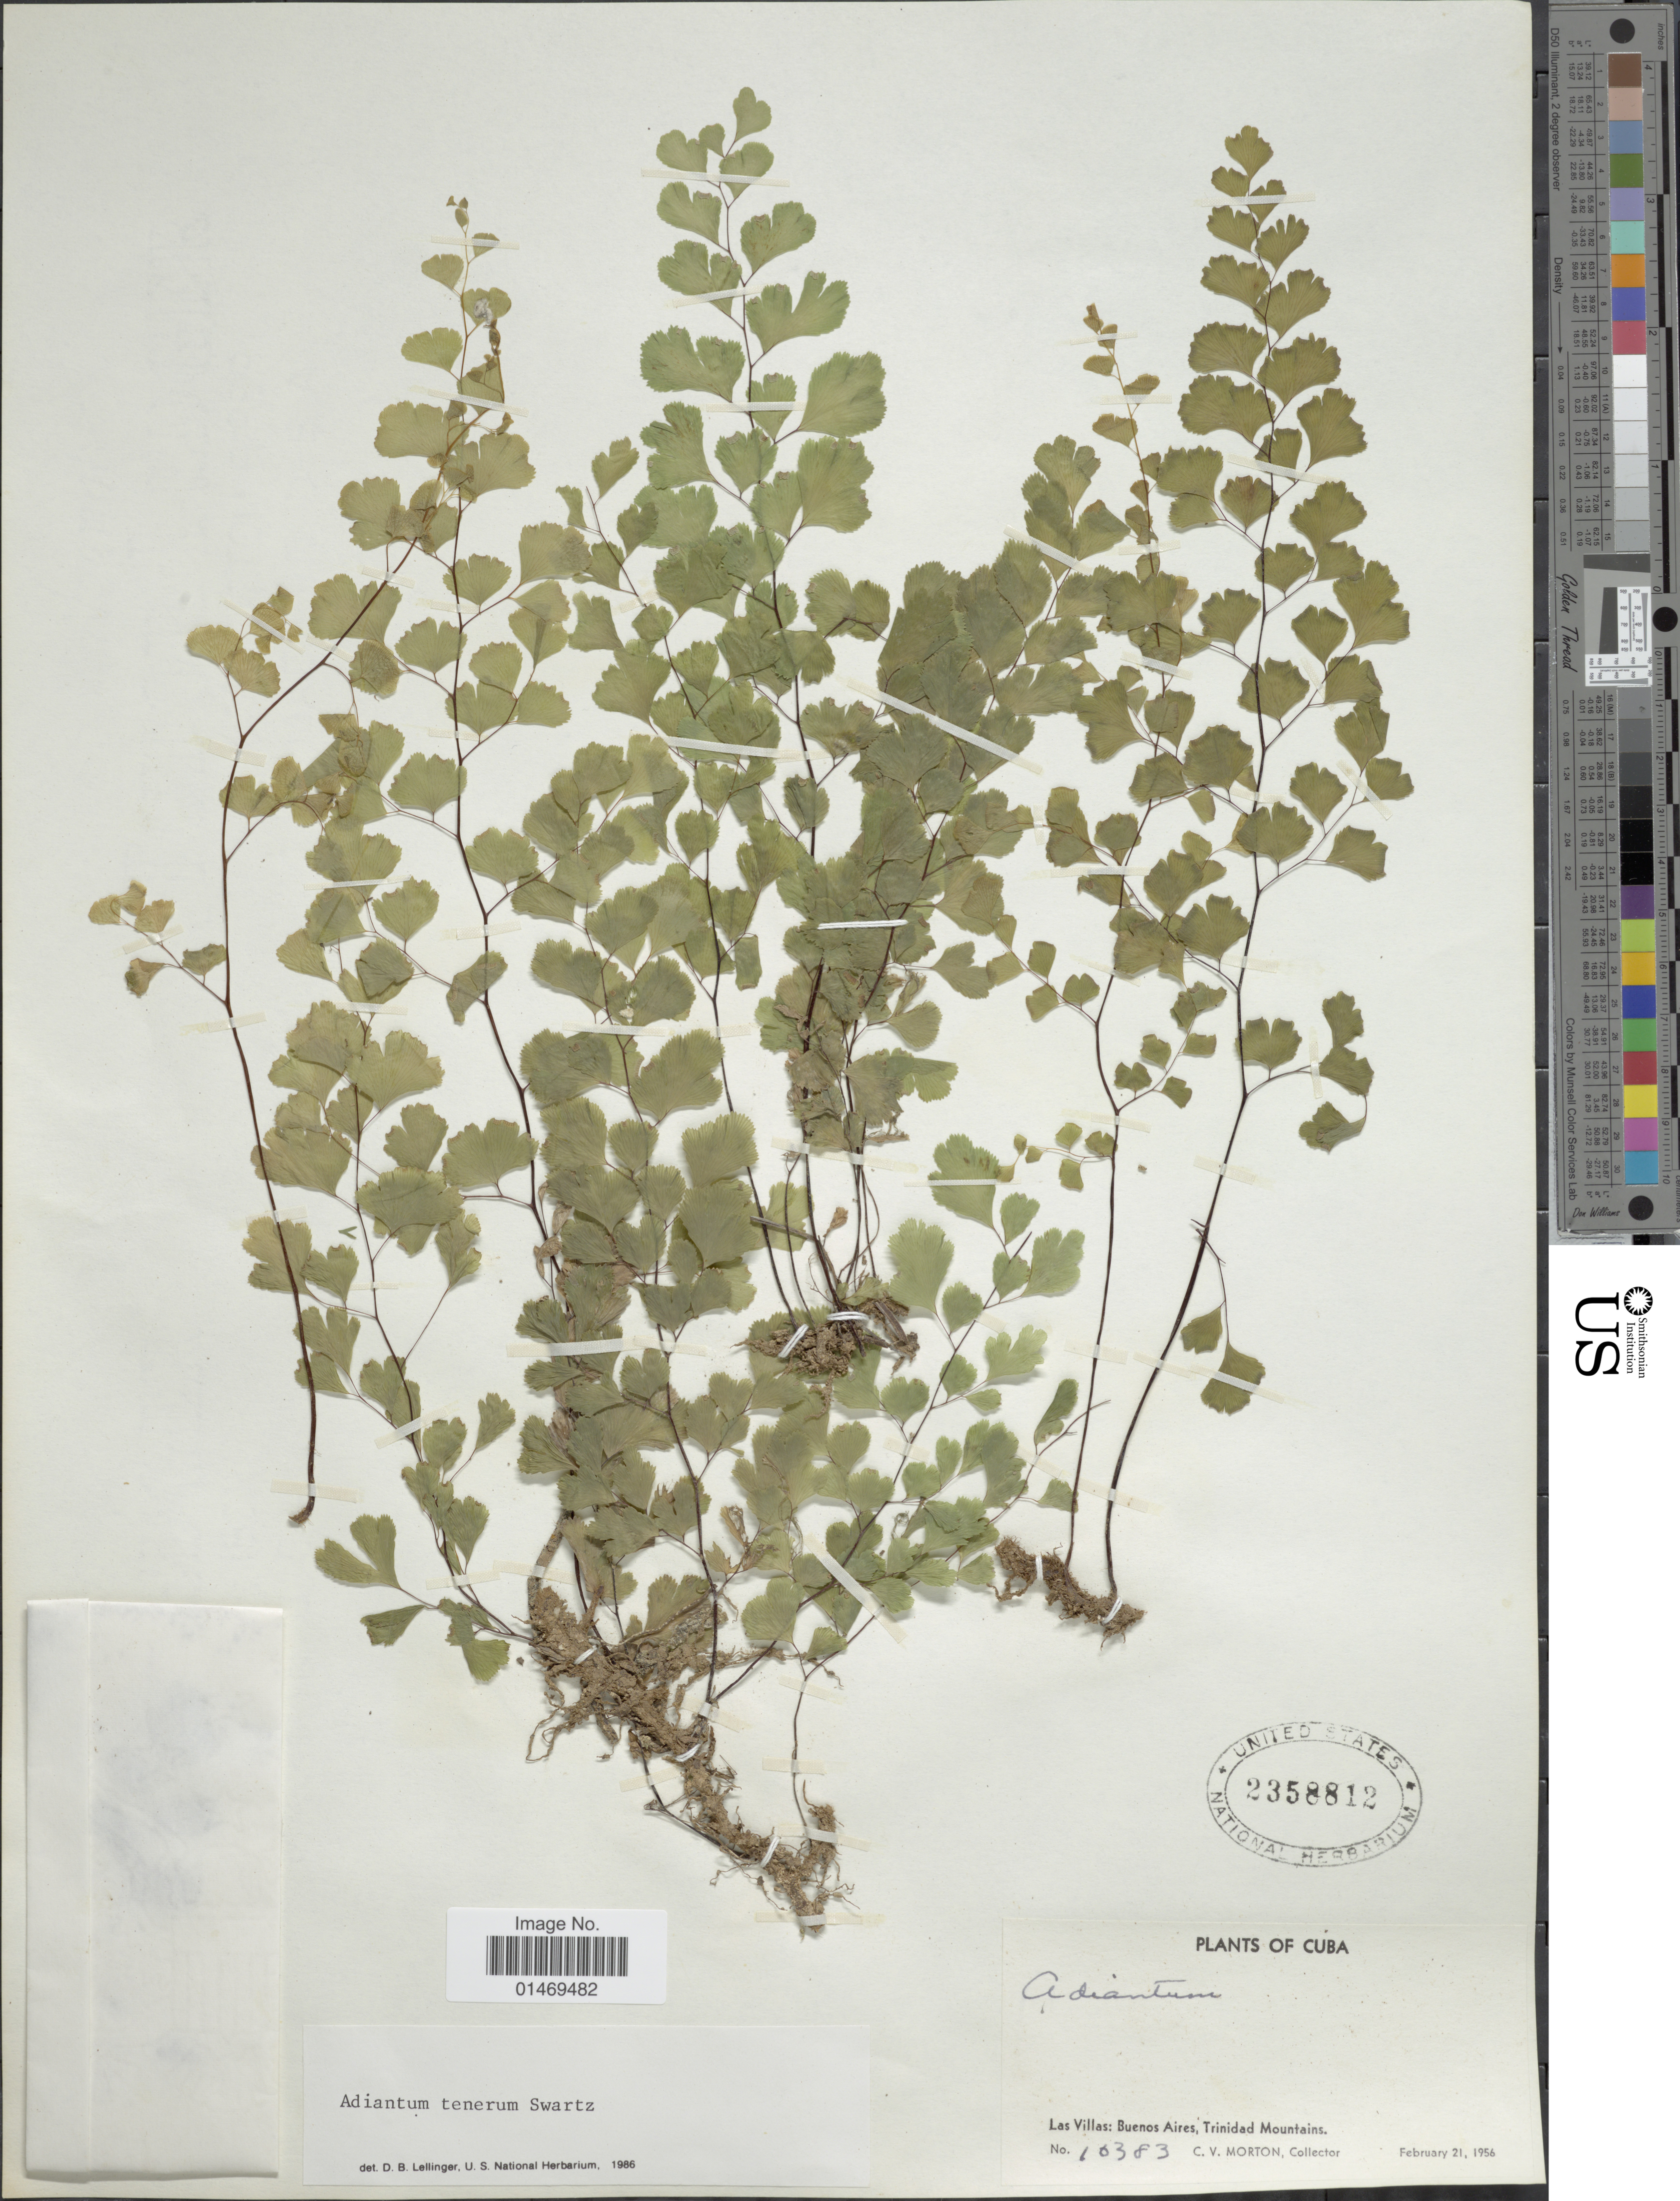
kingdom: Plantae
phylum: Tracheophyta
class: Polypodiopsida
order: Polypodiales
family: Pteridaceae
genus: Adiantum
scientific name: Adiantum tenerum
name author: Sw.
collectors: C. V. Morton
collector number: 10383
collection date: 1956-02-21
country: Cuba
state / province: Las Villas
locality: Buenos Aires, Trinidad Mountains.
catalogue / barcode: US 2358812